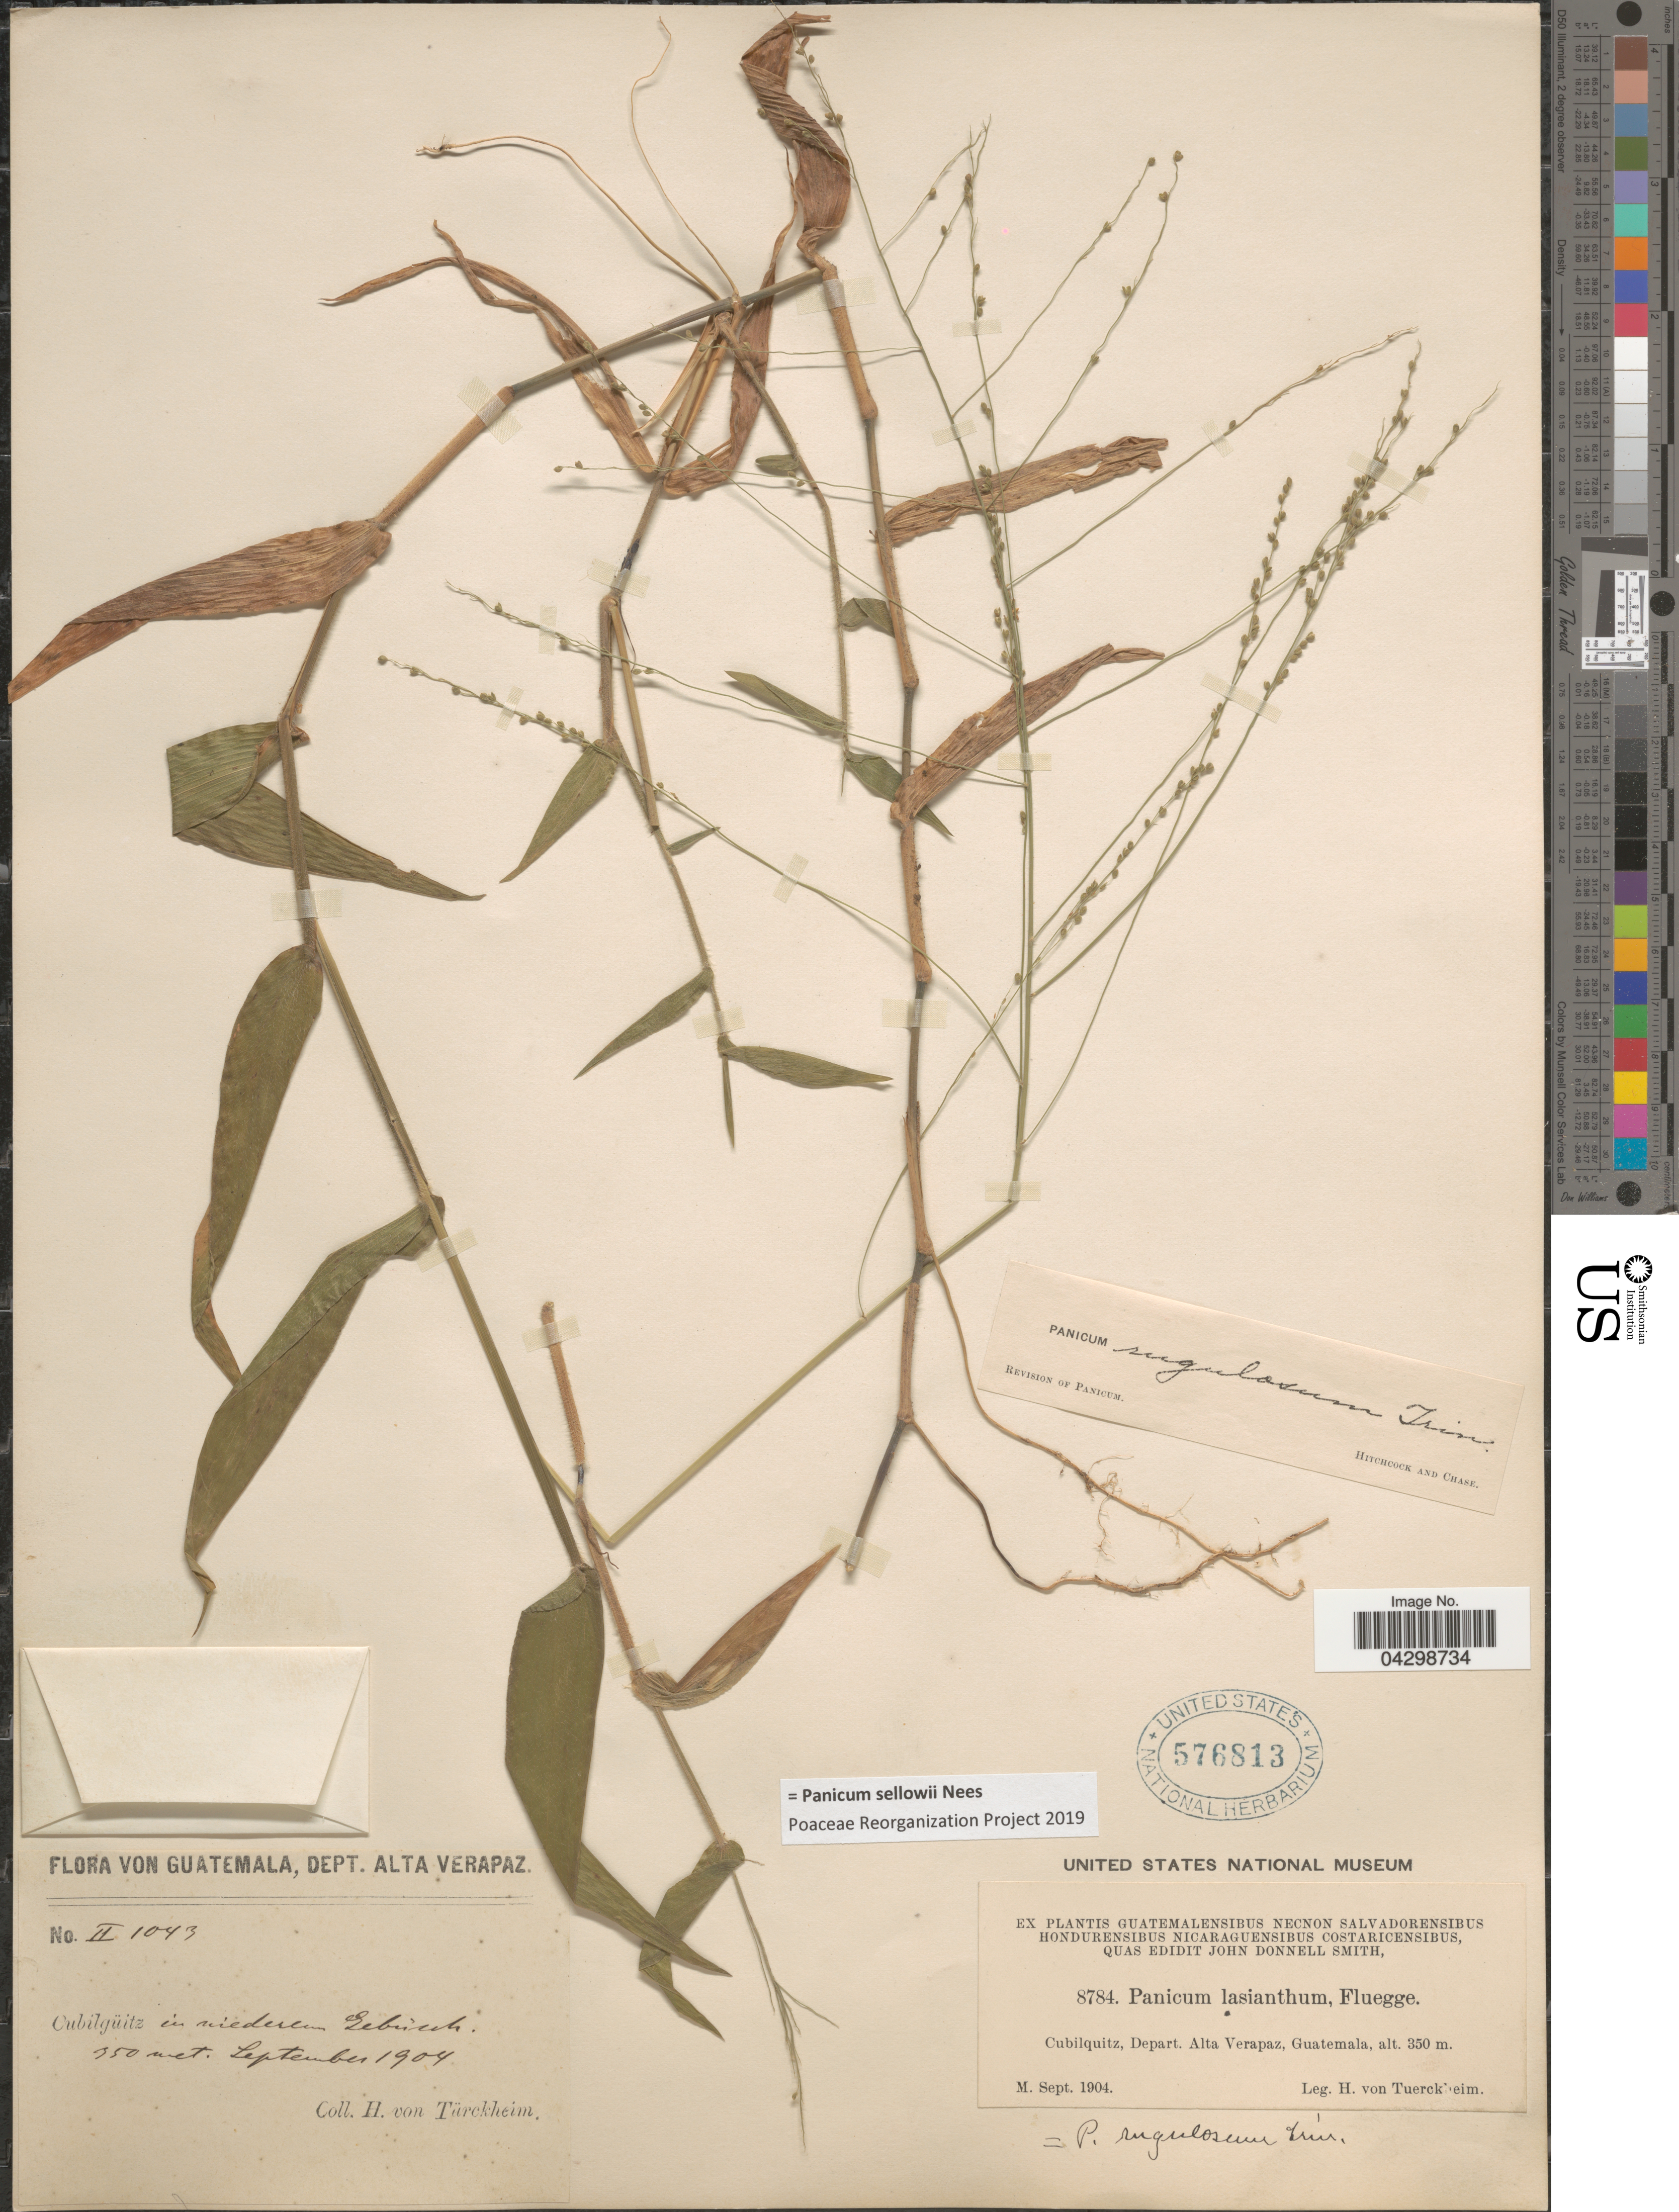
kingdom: Plantae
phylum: Tracheophyta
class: Liliopsida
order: Poales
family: Poaceae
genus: Panicum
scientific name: Panicum sellowii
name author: Nees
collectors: H. von Tuerckheim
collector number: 8784/II1043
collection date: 1904-09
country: Guatemala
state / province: Alta Verapaz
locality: Depart. Alta Verapaz. Cubilqüitz.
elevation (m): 350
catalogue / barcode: US 576813